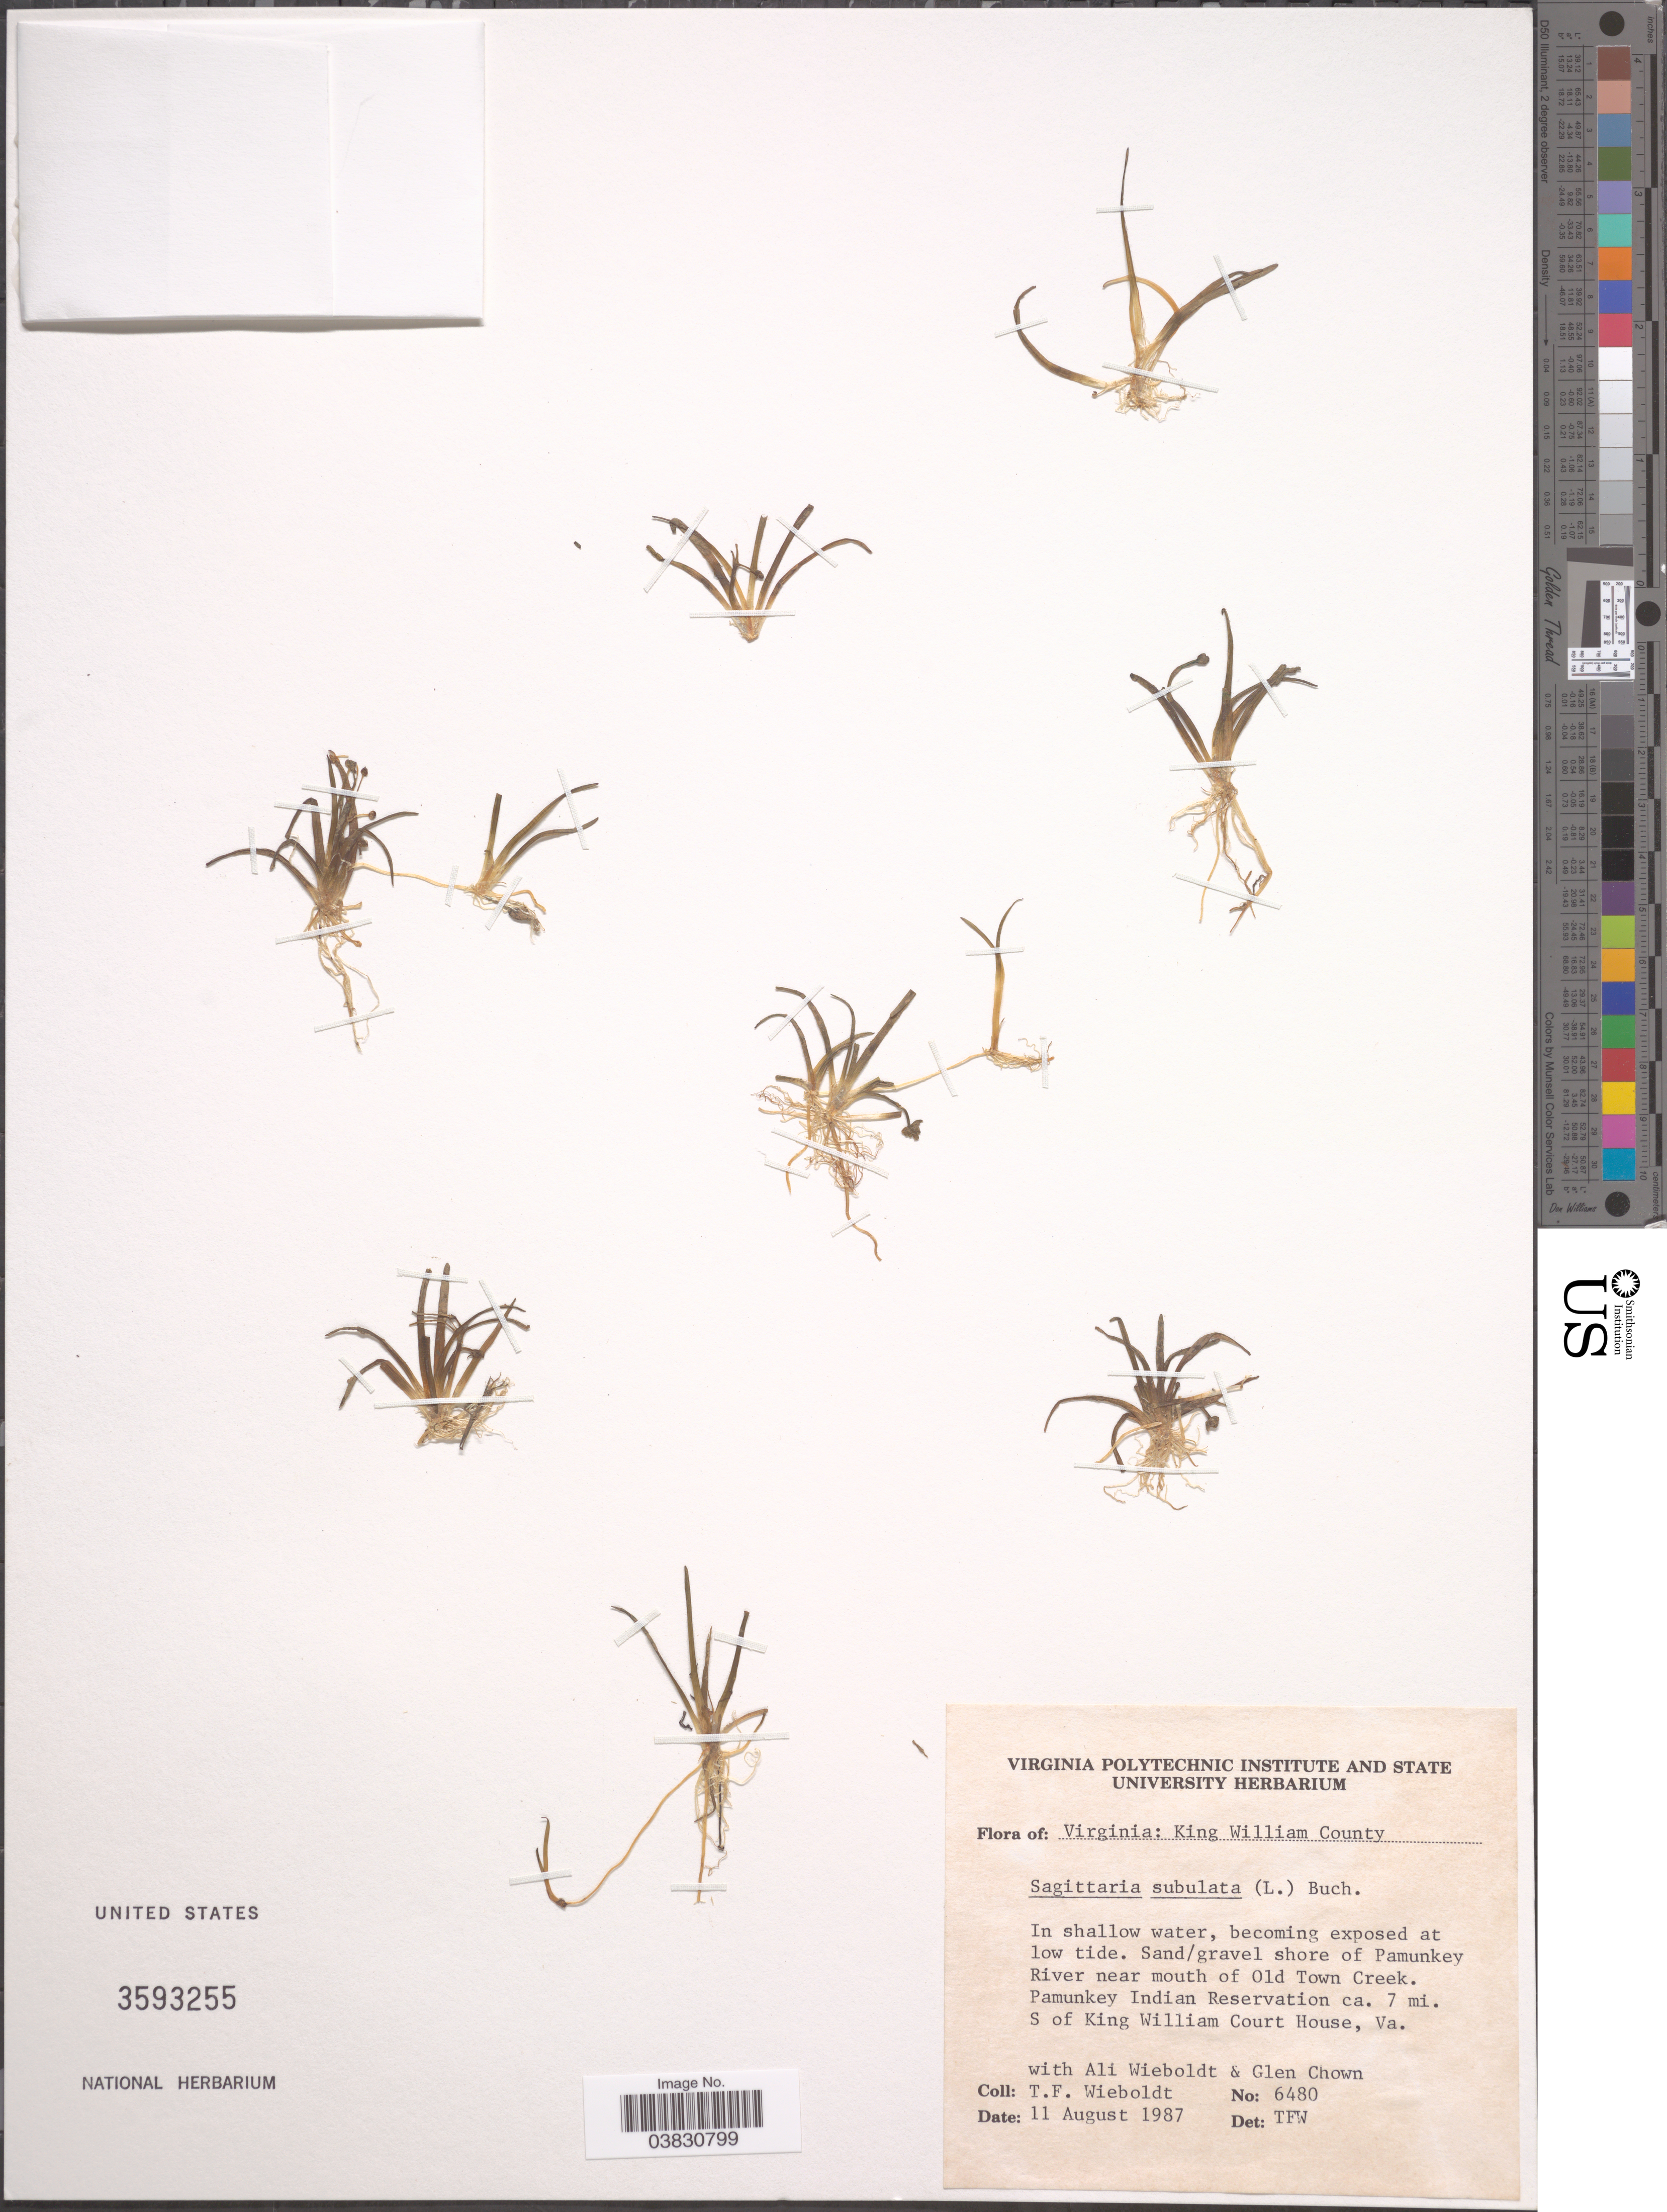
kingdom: Plantae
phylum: Tracheophyta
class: Liliopsida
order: Alismatales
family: Alismataceae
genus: Sagittaria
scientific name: Sagittaria subulata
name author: (L.) Buchenau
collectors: T. Wieboldt, A. Wieboldt & G. Chown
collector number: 6480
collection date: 1987-08-11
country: United States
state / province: Virginia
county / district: King William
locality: King William County. Shore of Pamunkey River near mouth of Old Town Creek. Pamunkey Indian Reservation ca. 7 mi. S of King William Court House.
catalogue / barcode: US 3593255